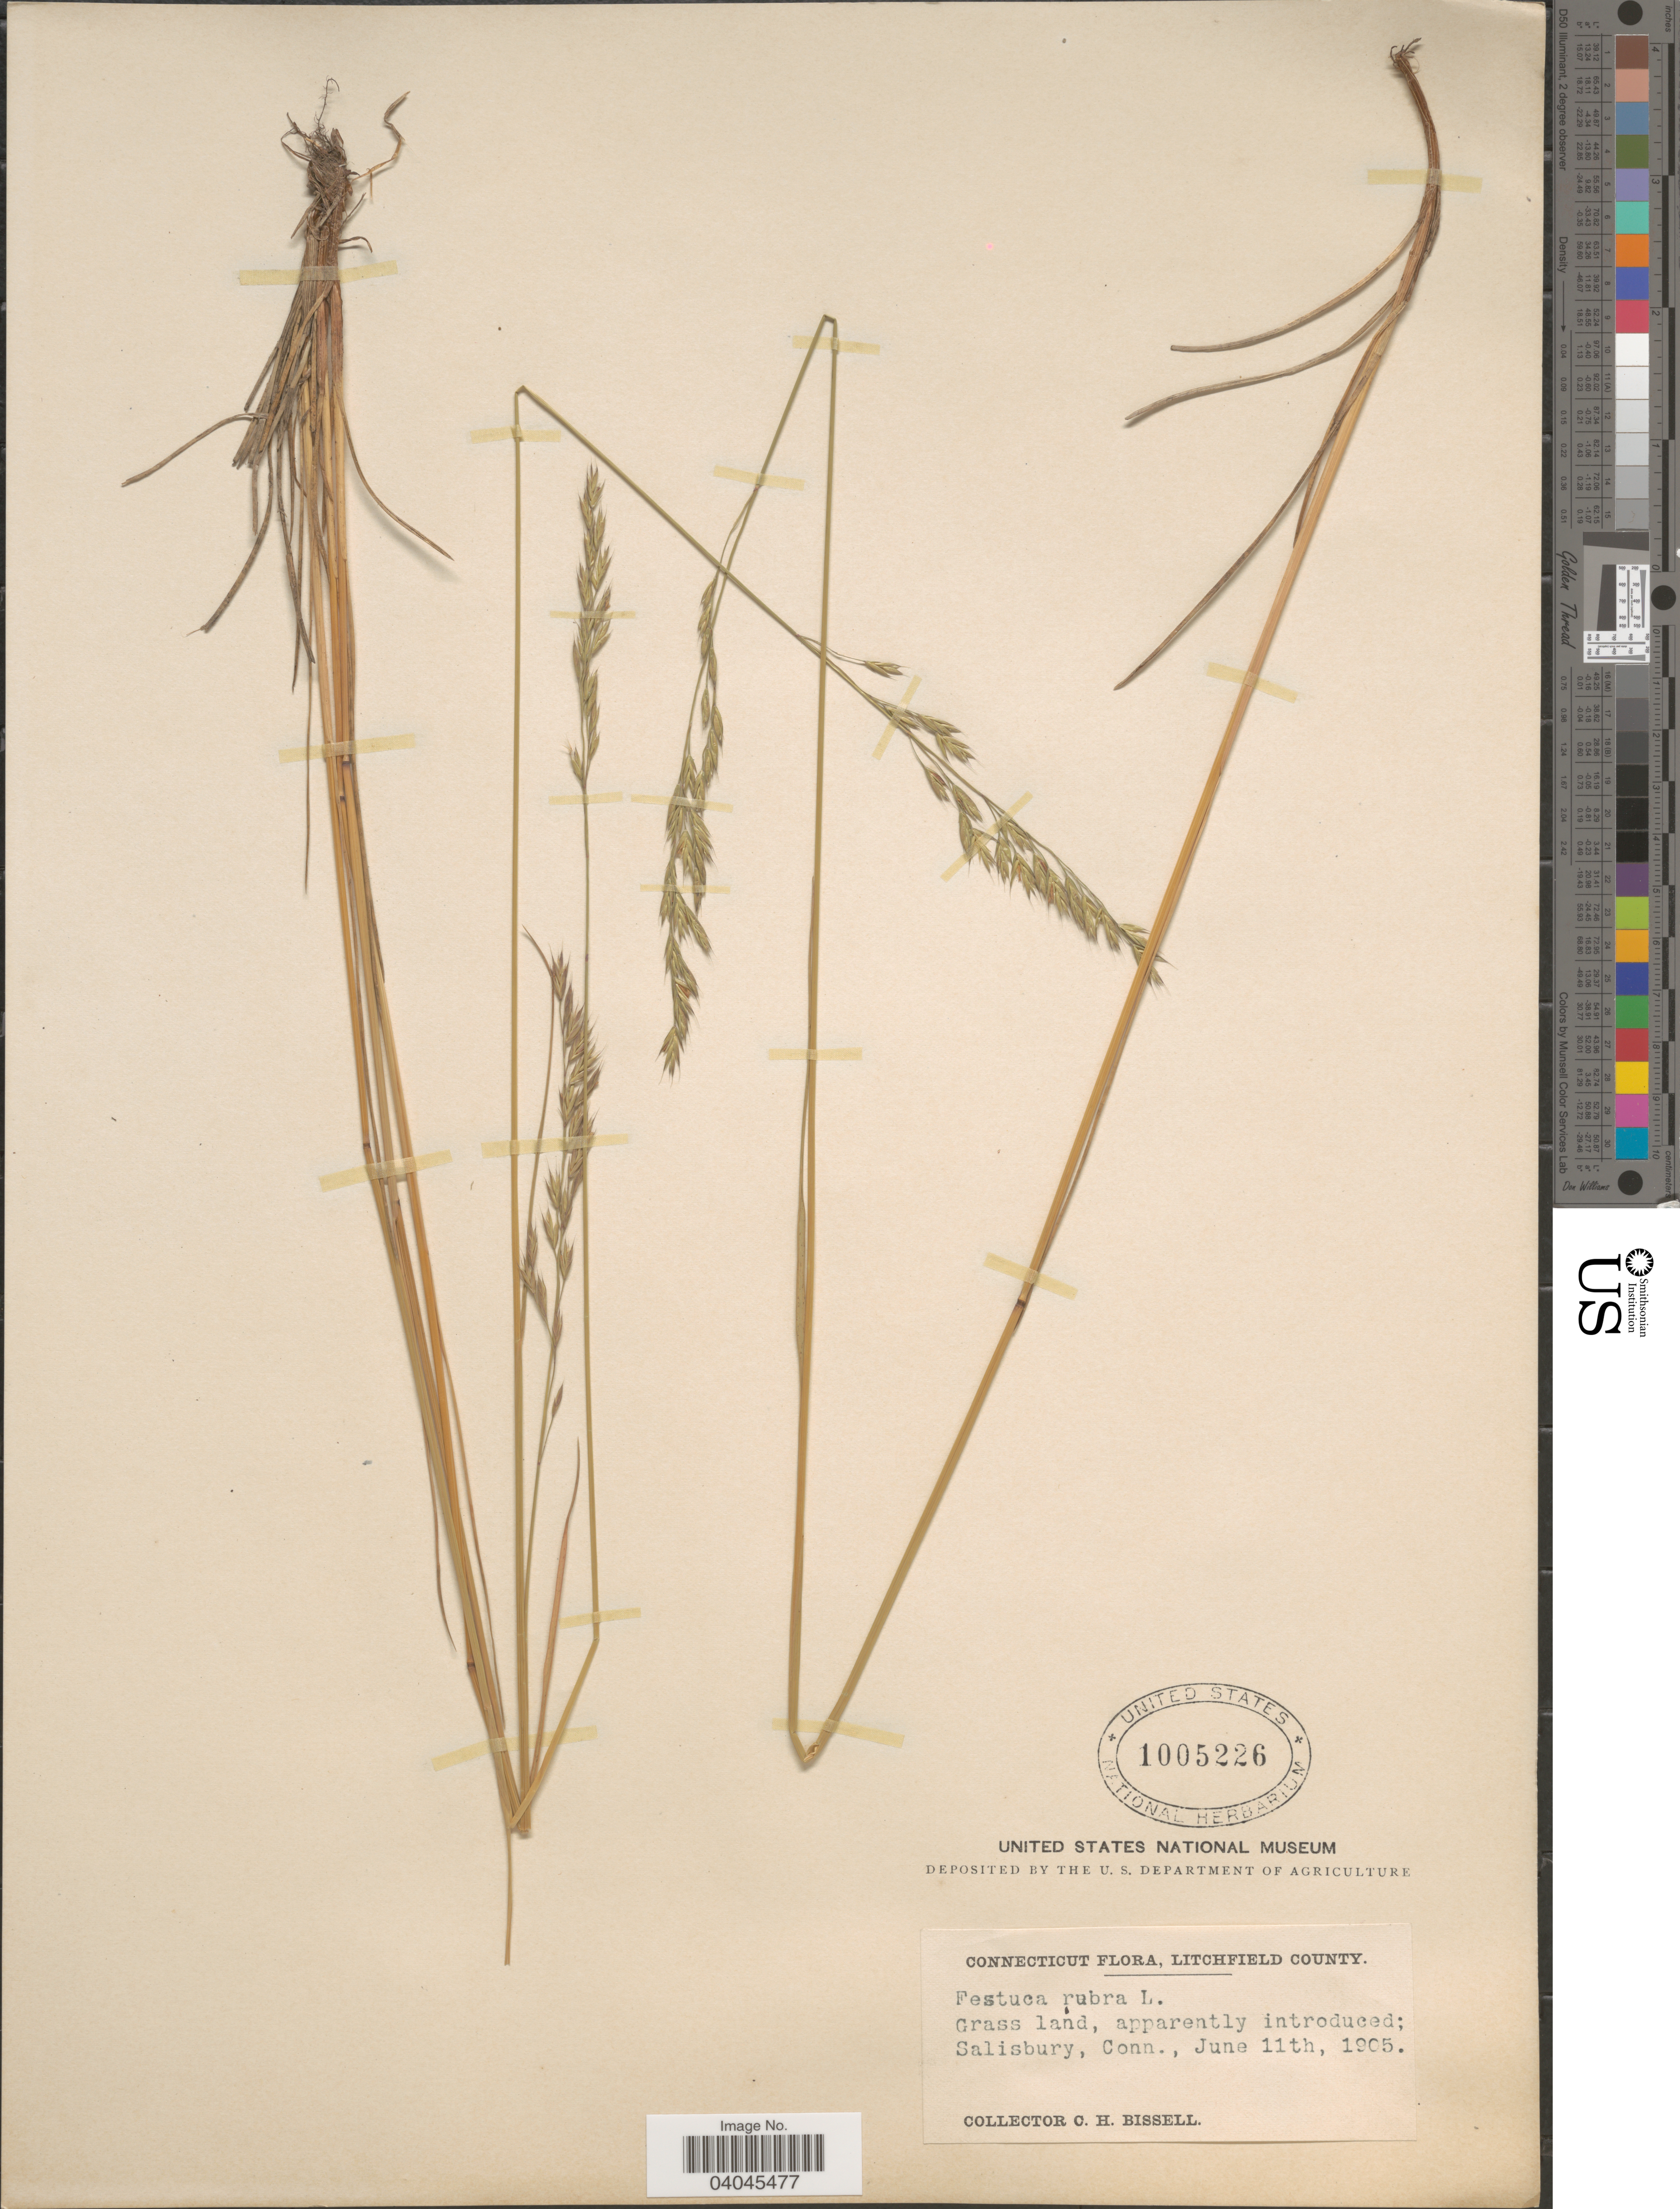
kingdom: Plantae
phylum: Tracheophyta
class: Liliopsida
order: Poales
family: Poaceae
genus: Festuca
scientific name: Festuca rubra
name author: L.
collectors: C. Bissell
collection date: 1905-06-11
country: United States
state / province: Connecticut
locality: Litchfield County. Salisbury.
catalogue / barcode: US 1005226